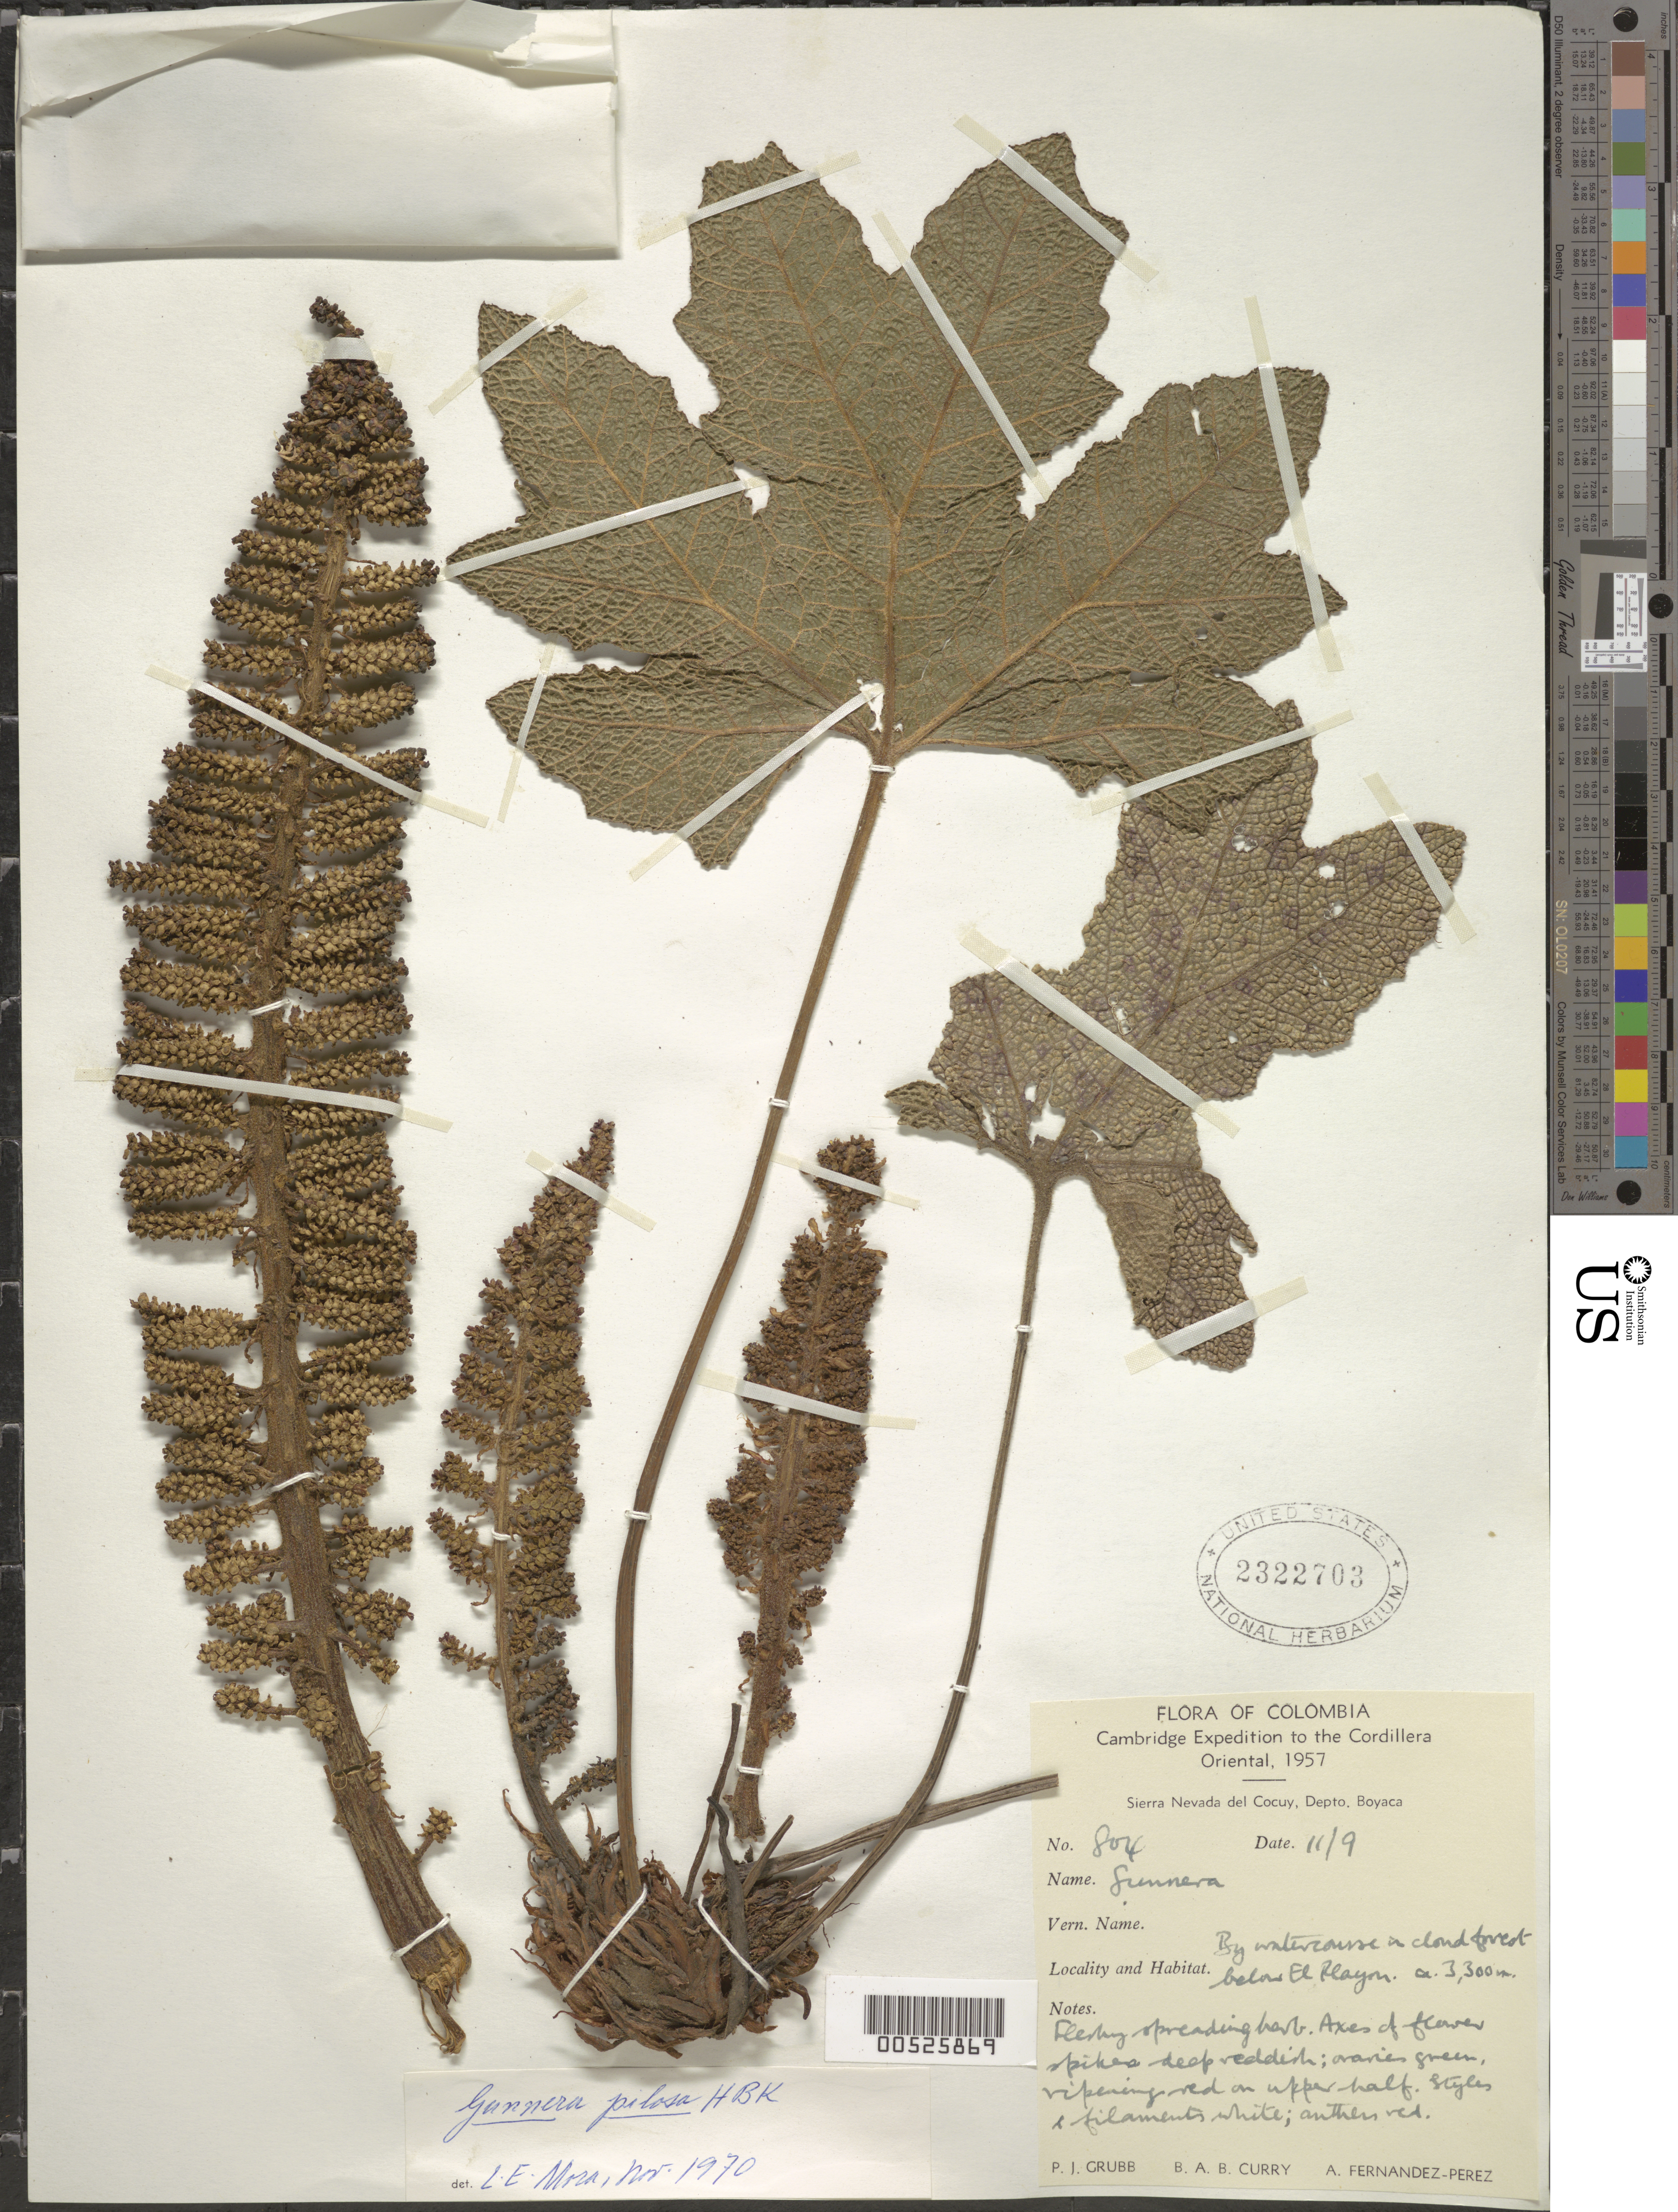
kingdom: Plantae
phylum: Tracheophyta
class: Magnoliopsida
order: Gunnerales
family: Gunneraceae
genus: Gunnera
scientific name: Gunnera pilosa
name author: Kunth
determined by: Mora-Osejo, L. E.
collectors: P. J. Grubb, B. A. B. Curry & A. Fernández-Pérez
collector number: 804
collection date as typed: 11 Sep 1957 or 09 Nov 1957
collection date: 1957-09-11 or 1957-11-09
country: Colombia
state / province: Boyacá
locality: Sierra Nevada del Cocuy. below El Playon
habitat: By watercourse in cloud forest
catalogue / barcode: US 2322703